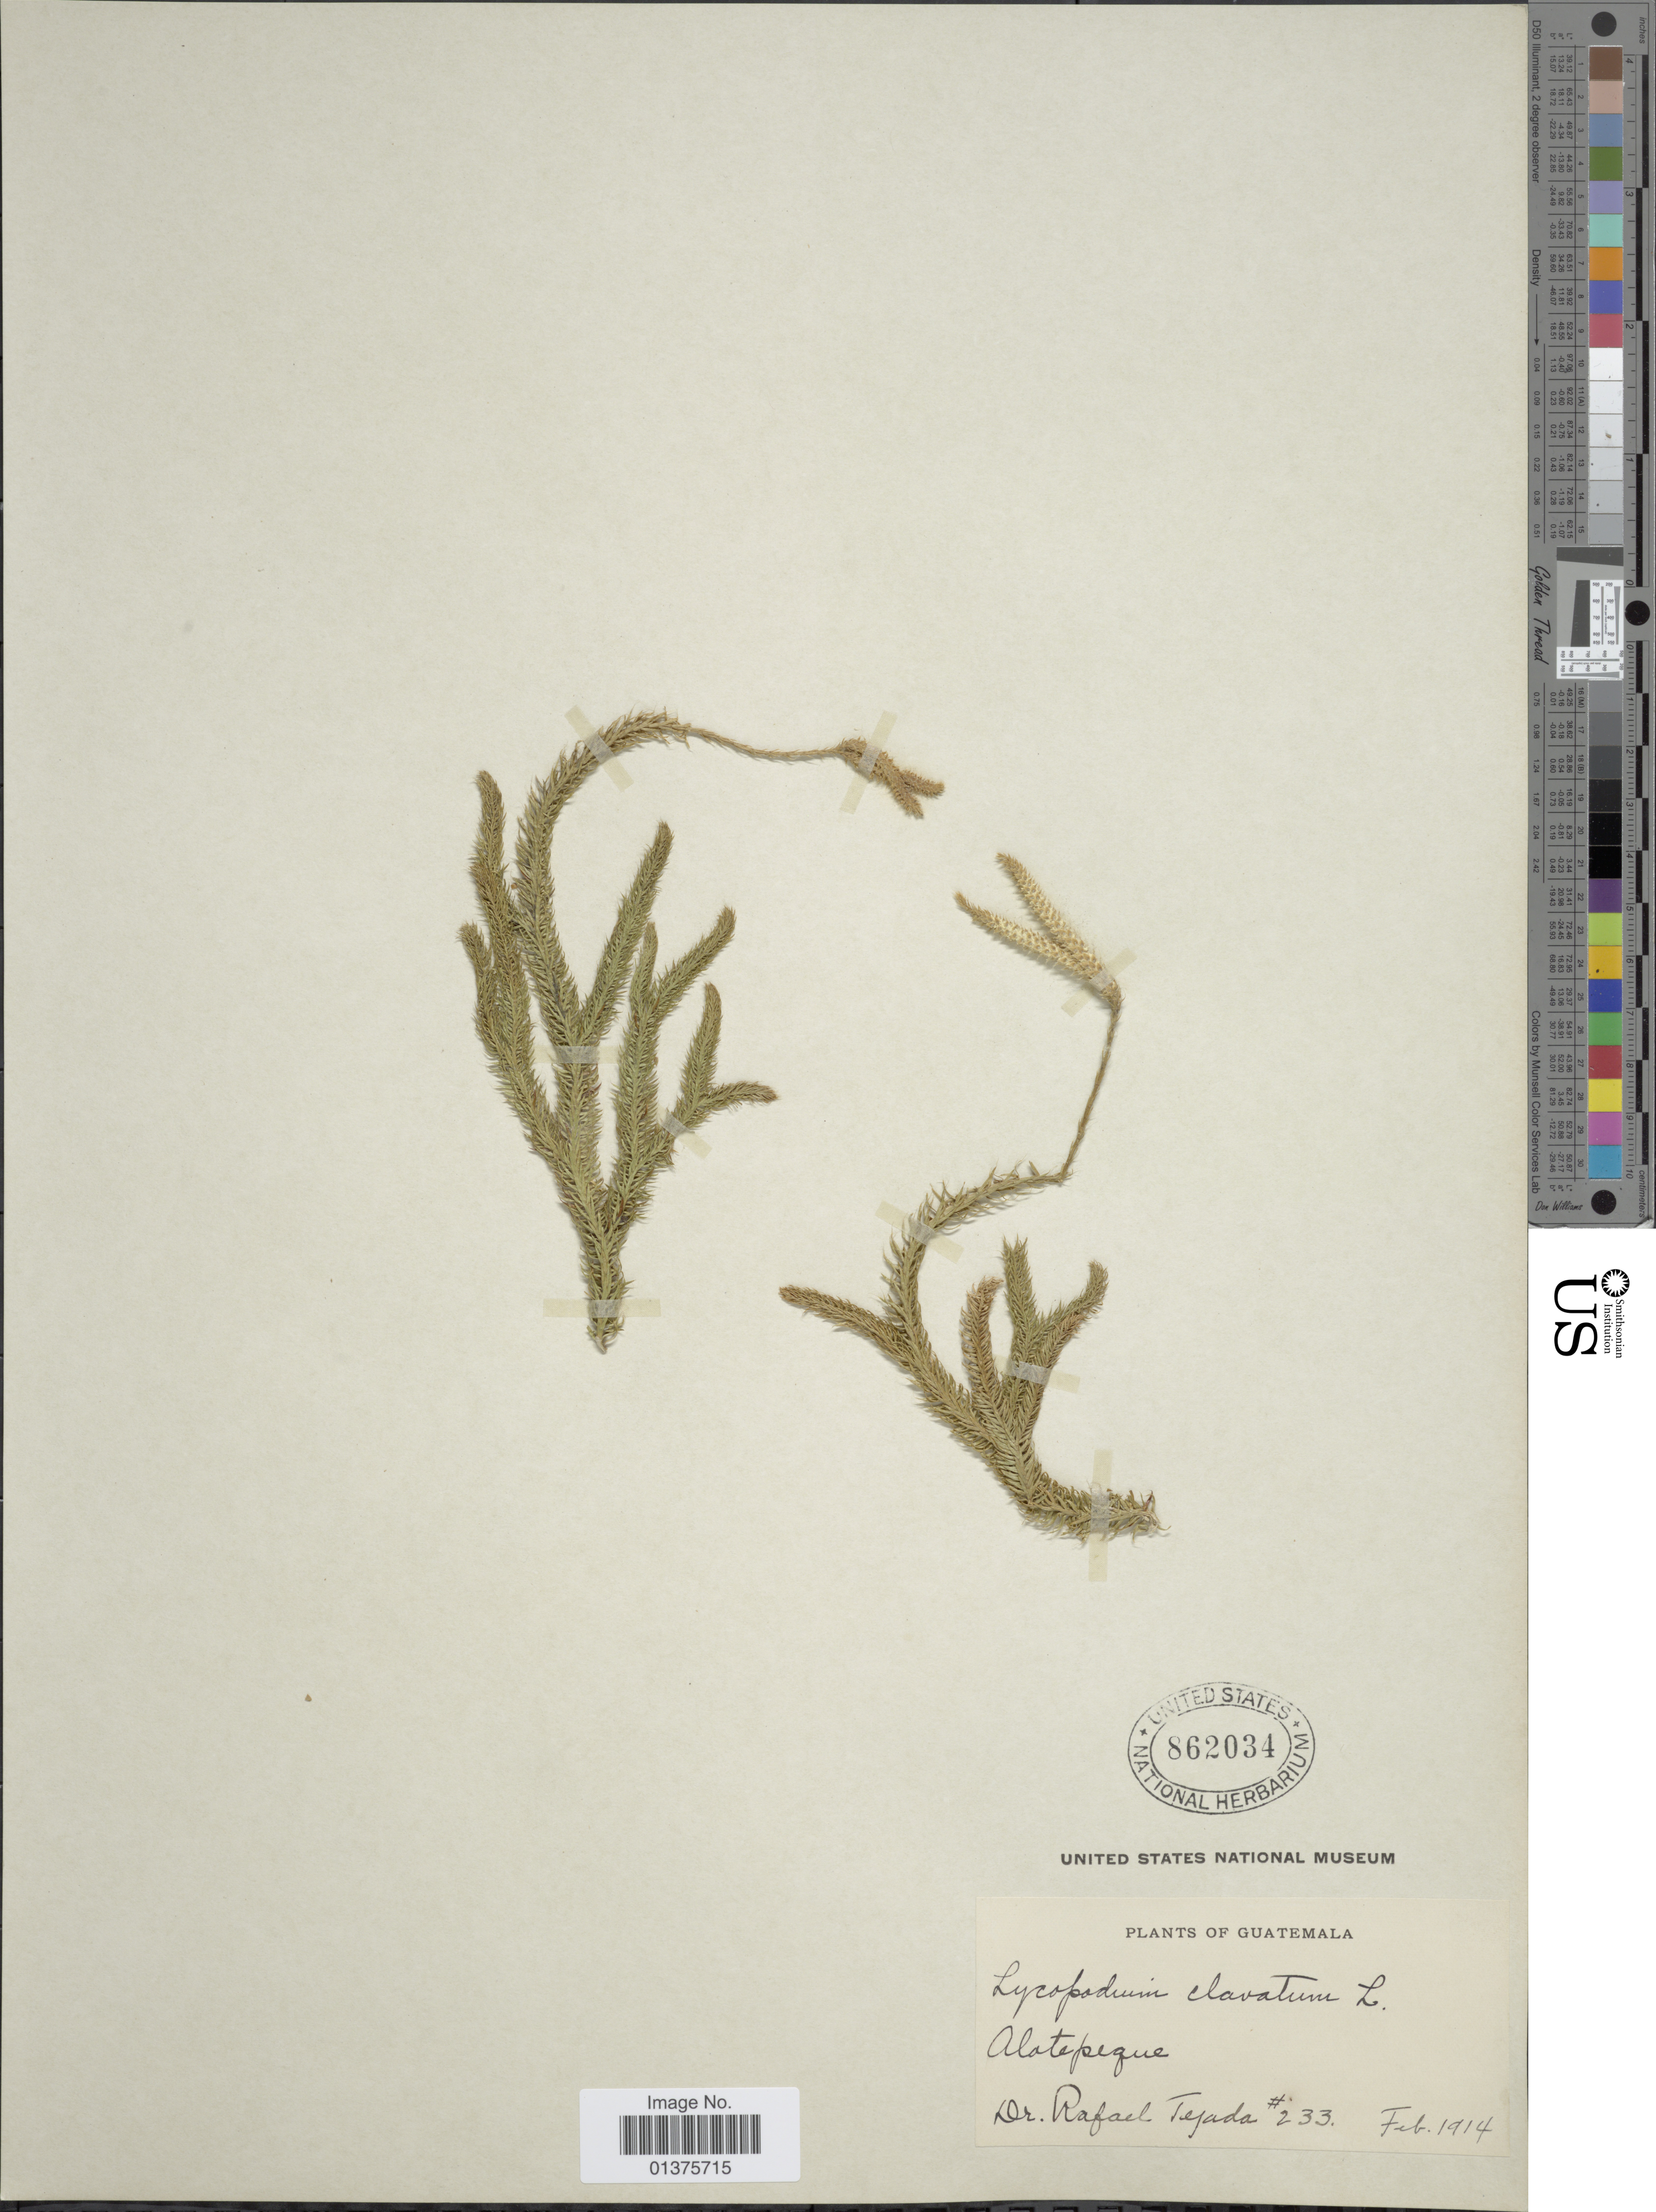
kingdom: Plantae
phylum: Tracheophyta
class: Lycopodiopsida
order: Lycopodiales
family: Lycopodiaceae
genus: Lycopodium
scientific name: Lycopodium clavatum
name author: L.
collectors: R. Tejada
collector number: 233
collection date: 1914-02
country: Guatemala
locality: Alotepegue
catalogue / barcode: US 862034